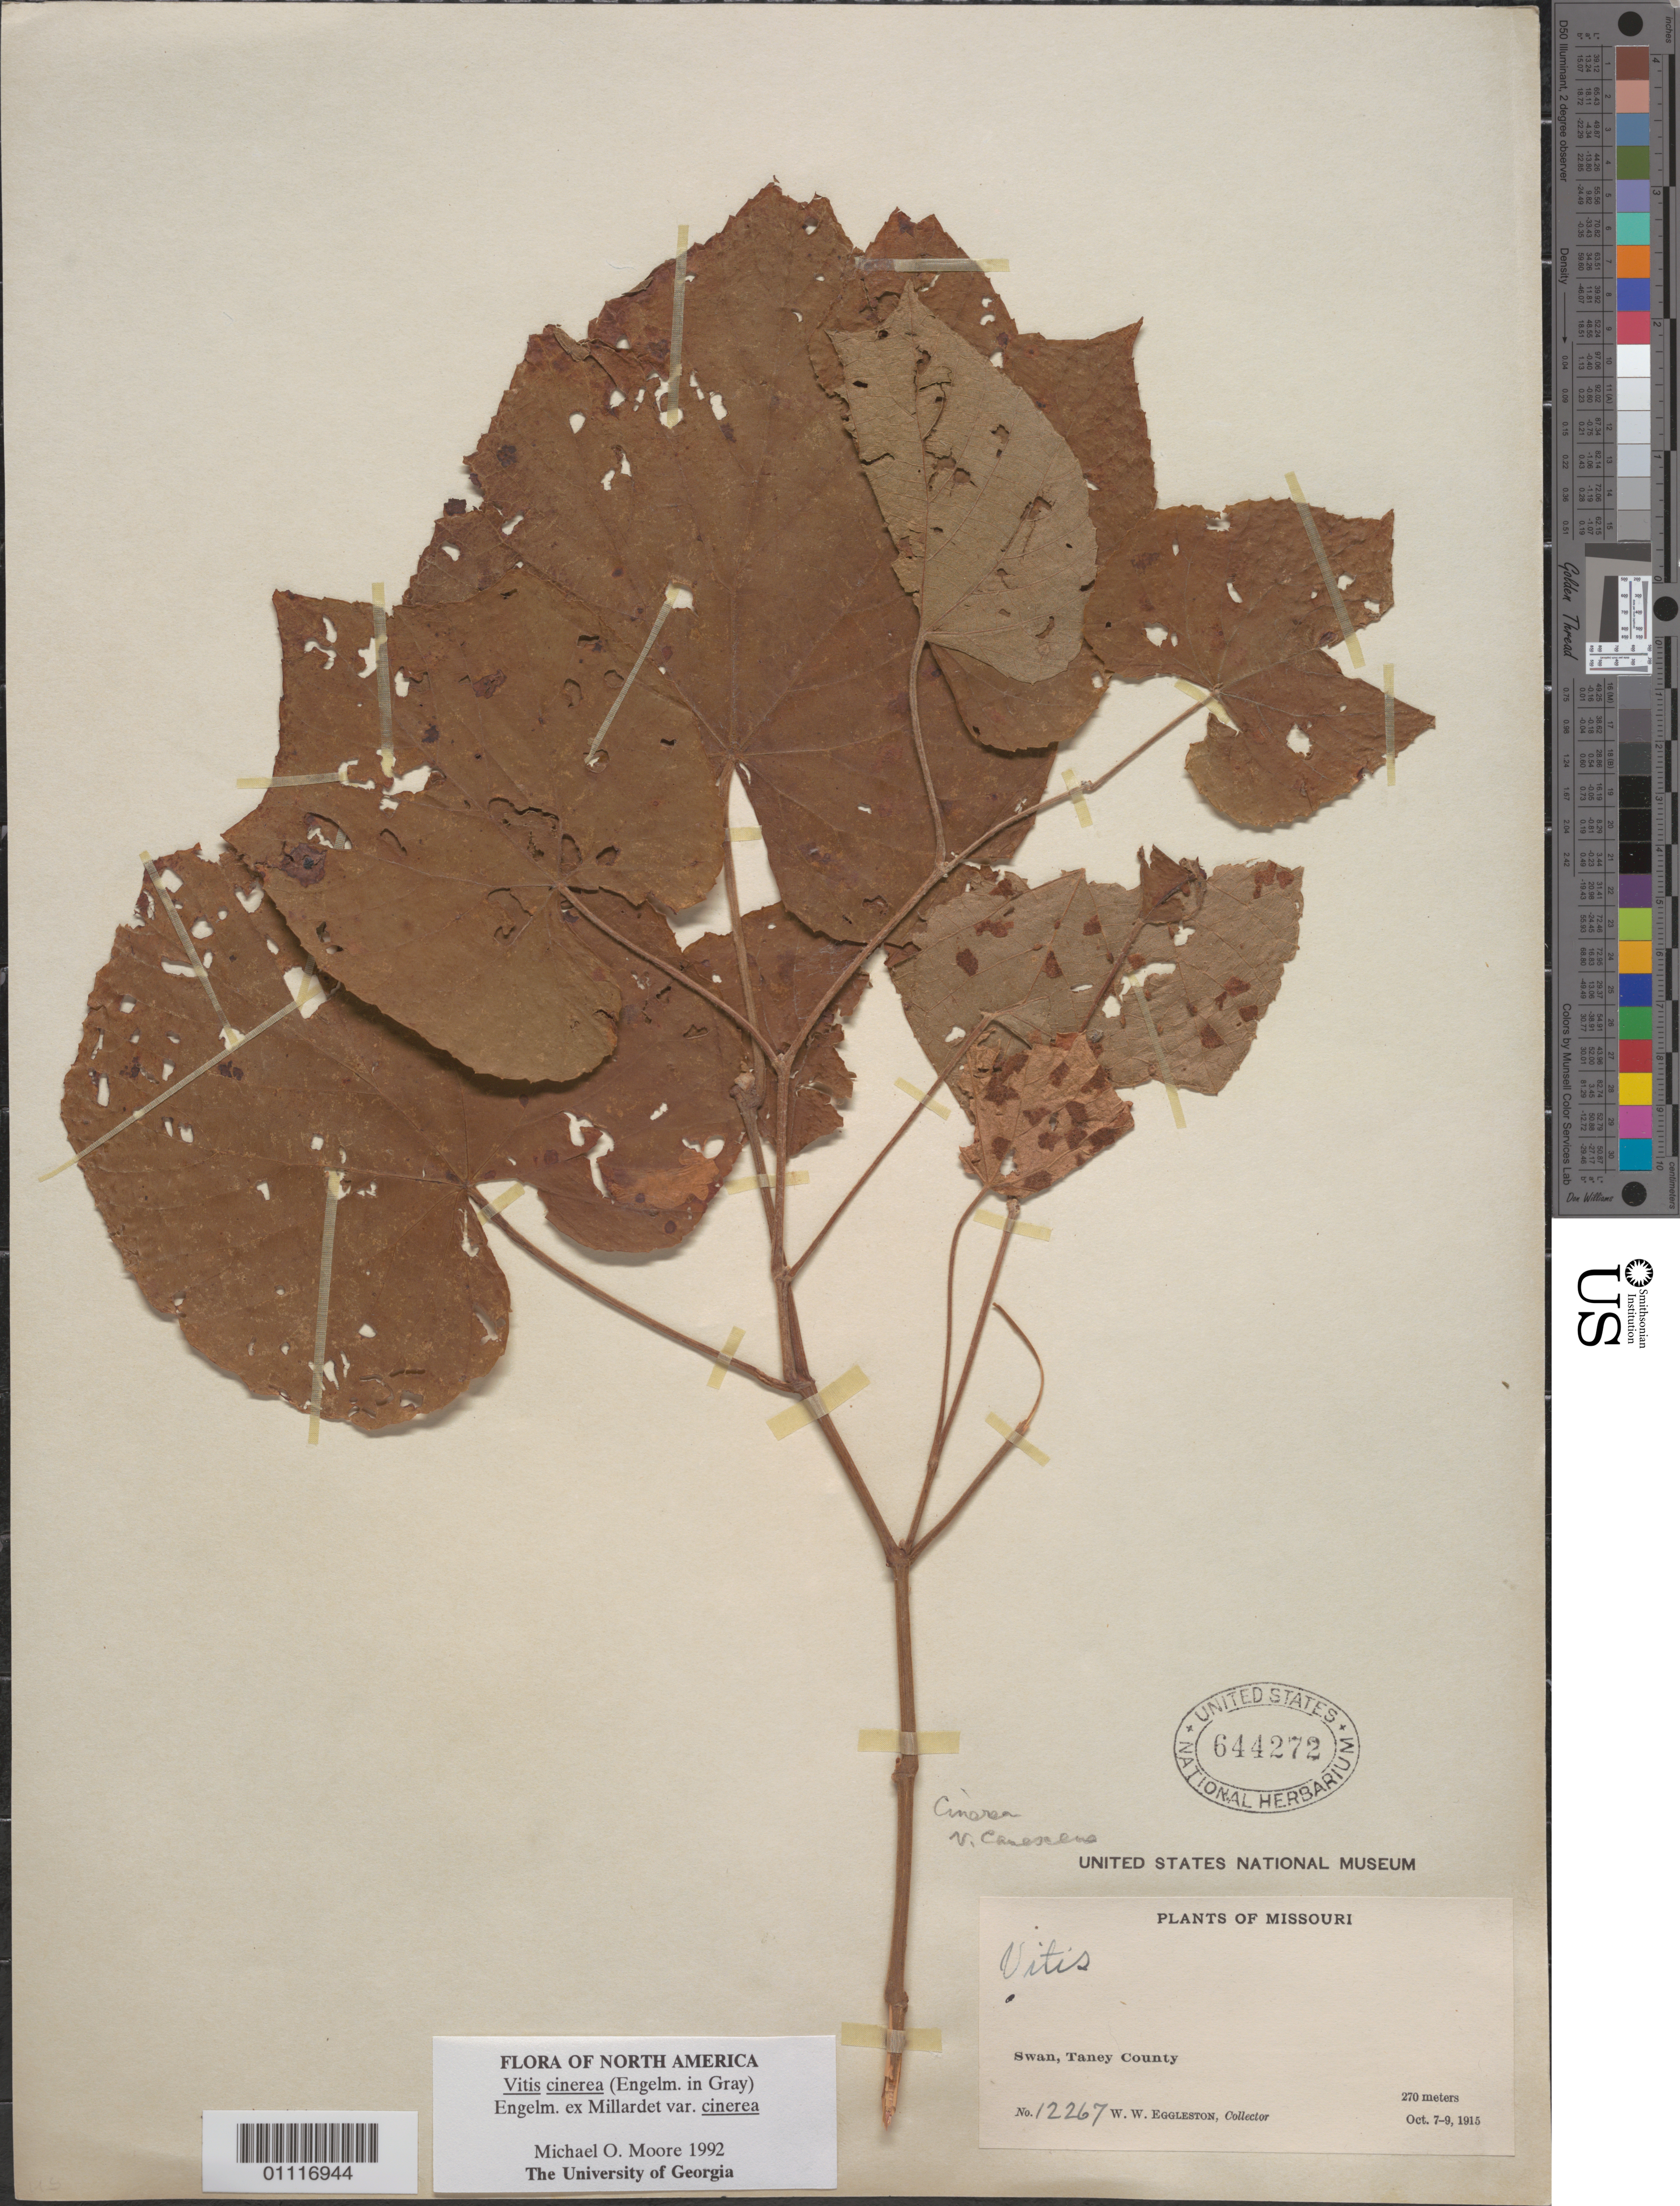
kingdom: Plantae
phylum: Tracheophyta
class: Magnoliopsida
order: Vitales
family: Vitaceae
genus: Vitis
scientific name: Vitis cinerea var. cinerea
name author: (Engelm.) Engelm. ex Millardet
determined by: Moore, M. O.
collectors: W. W. Eggleston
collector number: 12267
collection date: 1915-10-07/1915-10-09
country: United States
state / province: Missouri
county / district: Taney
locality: Swan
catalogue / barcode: US 644272